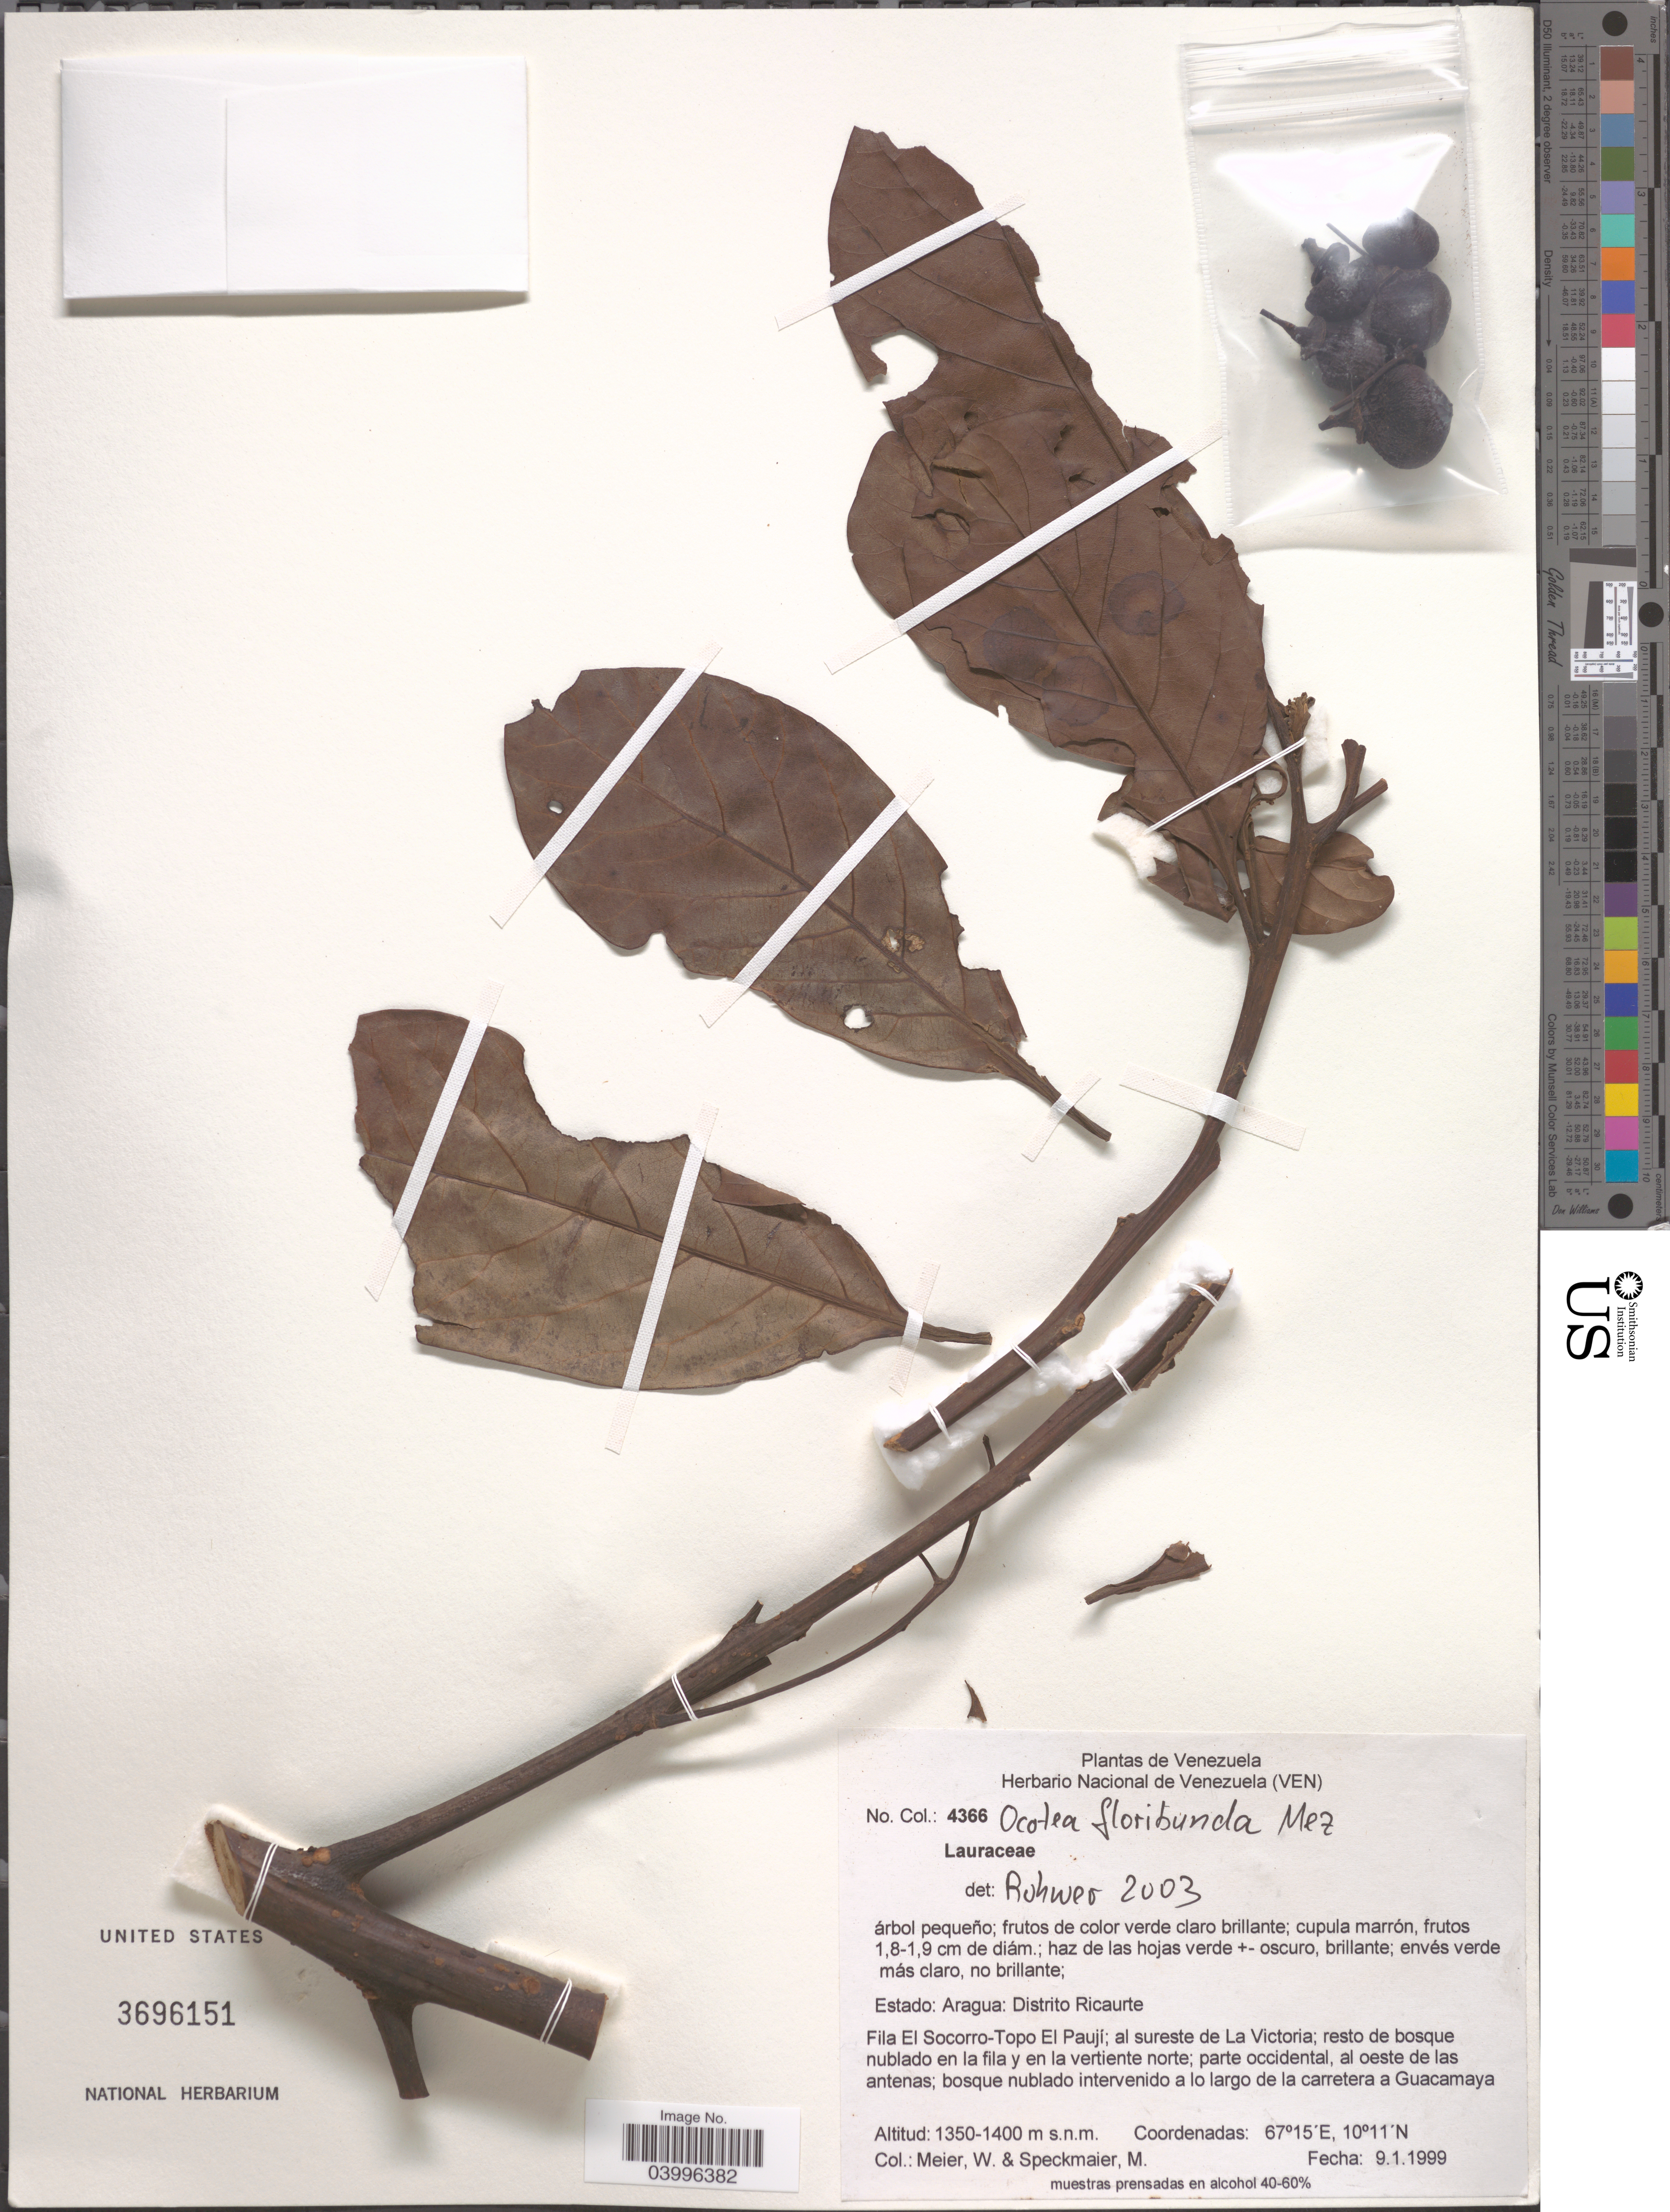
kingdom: Plantae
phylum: Tracheophyta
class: Magnoliopsida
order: Laurales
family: Lauraceae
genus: Ocotea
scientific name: Ocotea floribunda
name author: (Sw.) Mez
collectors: W. Meier & M. Speckmaier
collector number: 4366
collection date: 1999-01-09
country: Venezuela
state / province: Aragua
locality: Distrito Ricaurte. Fila El Socorro-Topo El Paují; al sureste de La Victoria; resto de bosque nublado en la fila y en la vertiente norte; parte occidental, al oeste de las antenas; bosque nublado intervenido a lo largo de la carretera a Guacamaya.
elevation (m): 1350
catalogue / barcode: US 3696151